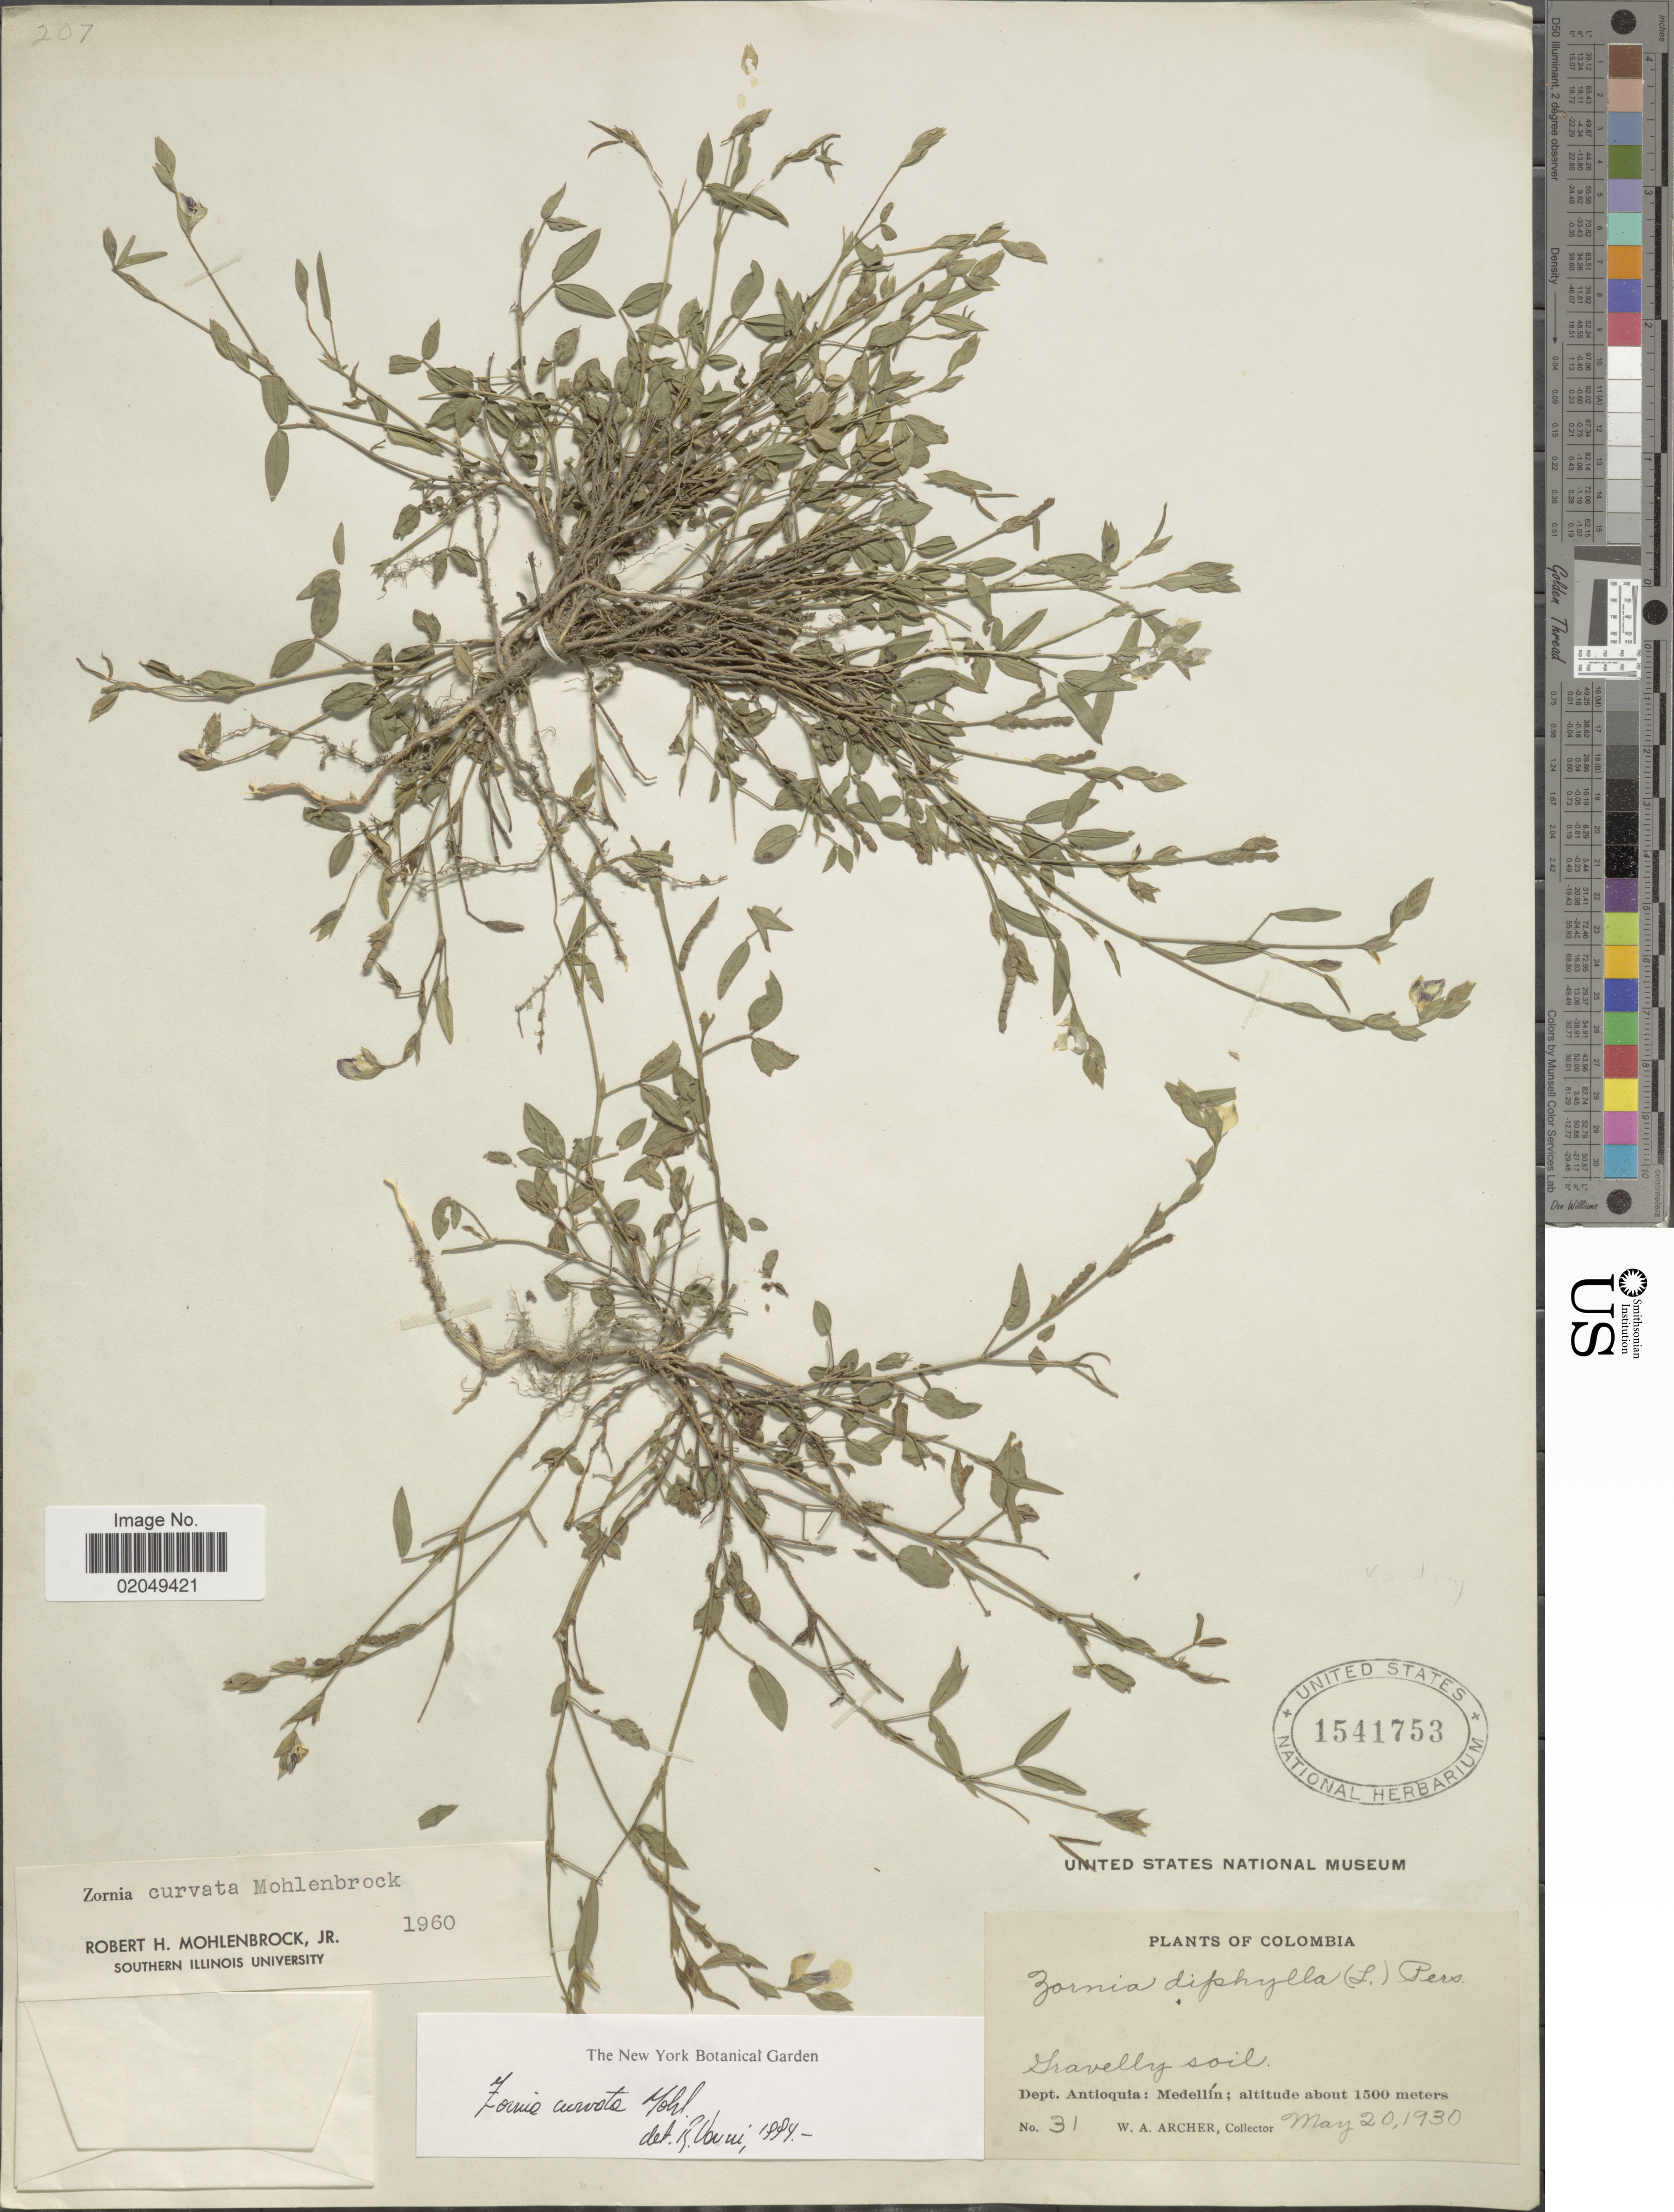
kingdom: Plantae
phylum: Tracheophyta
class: Magnoliopsida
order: Fabales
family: Fabaceae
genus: Zornia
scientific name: Zornia curvata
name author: Mohlenbr.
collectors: W. A. Archer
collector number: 31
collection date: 1930-05-20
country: Colombia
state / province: Antioquia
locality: Medellin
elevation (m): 1500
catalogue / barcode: US 1541753